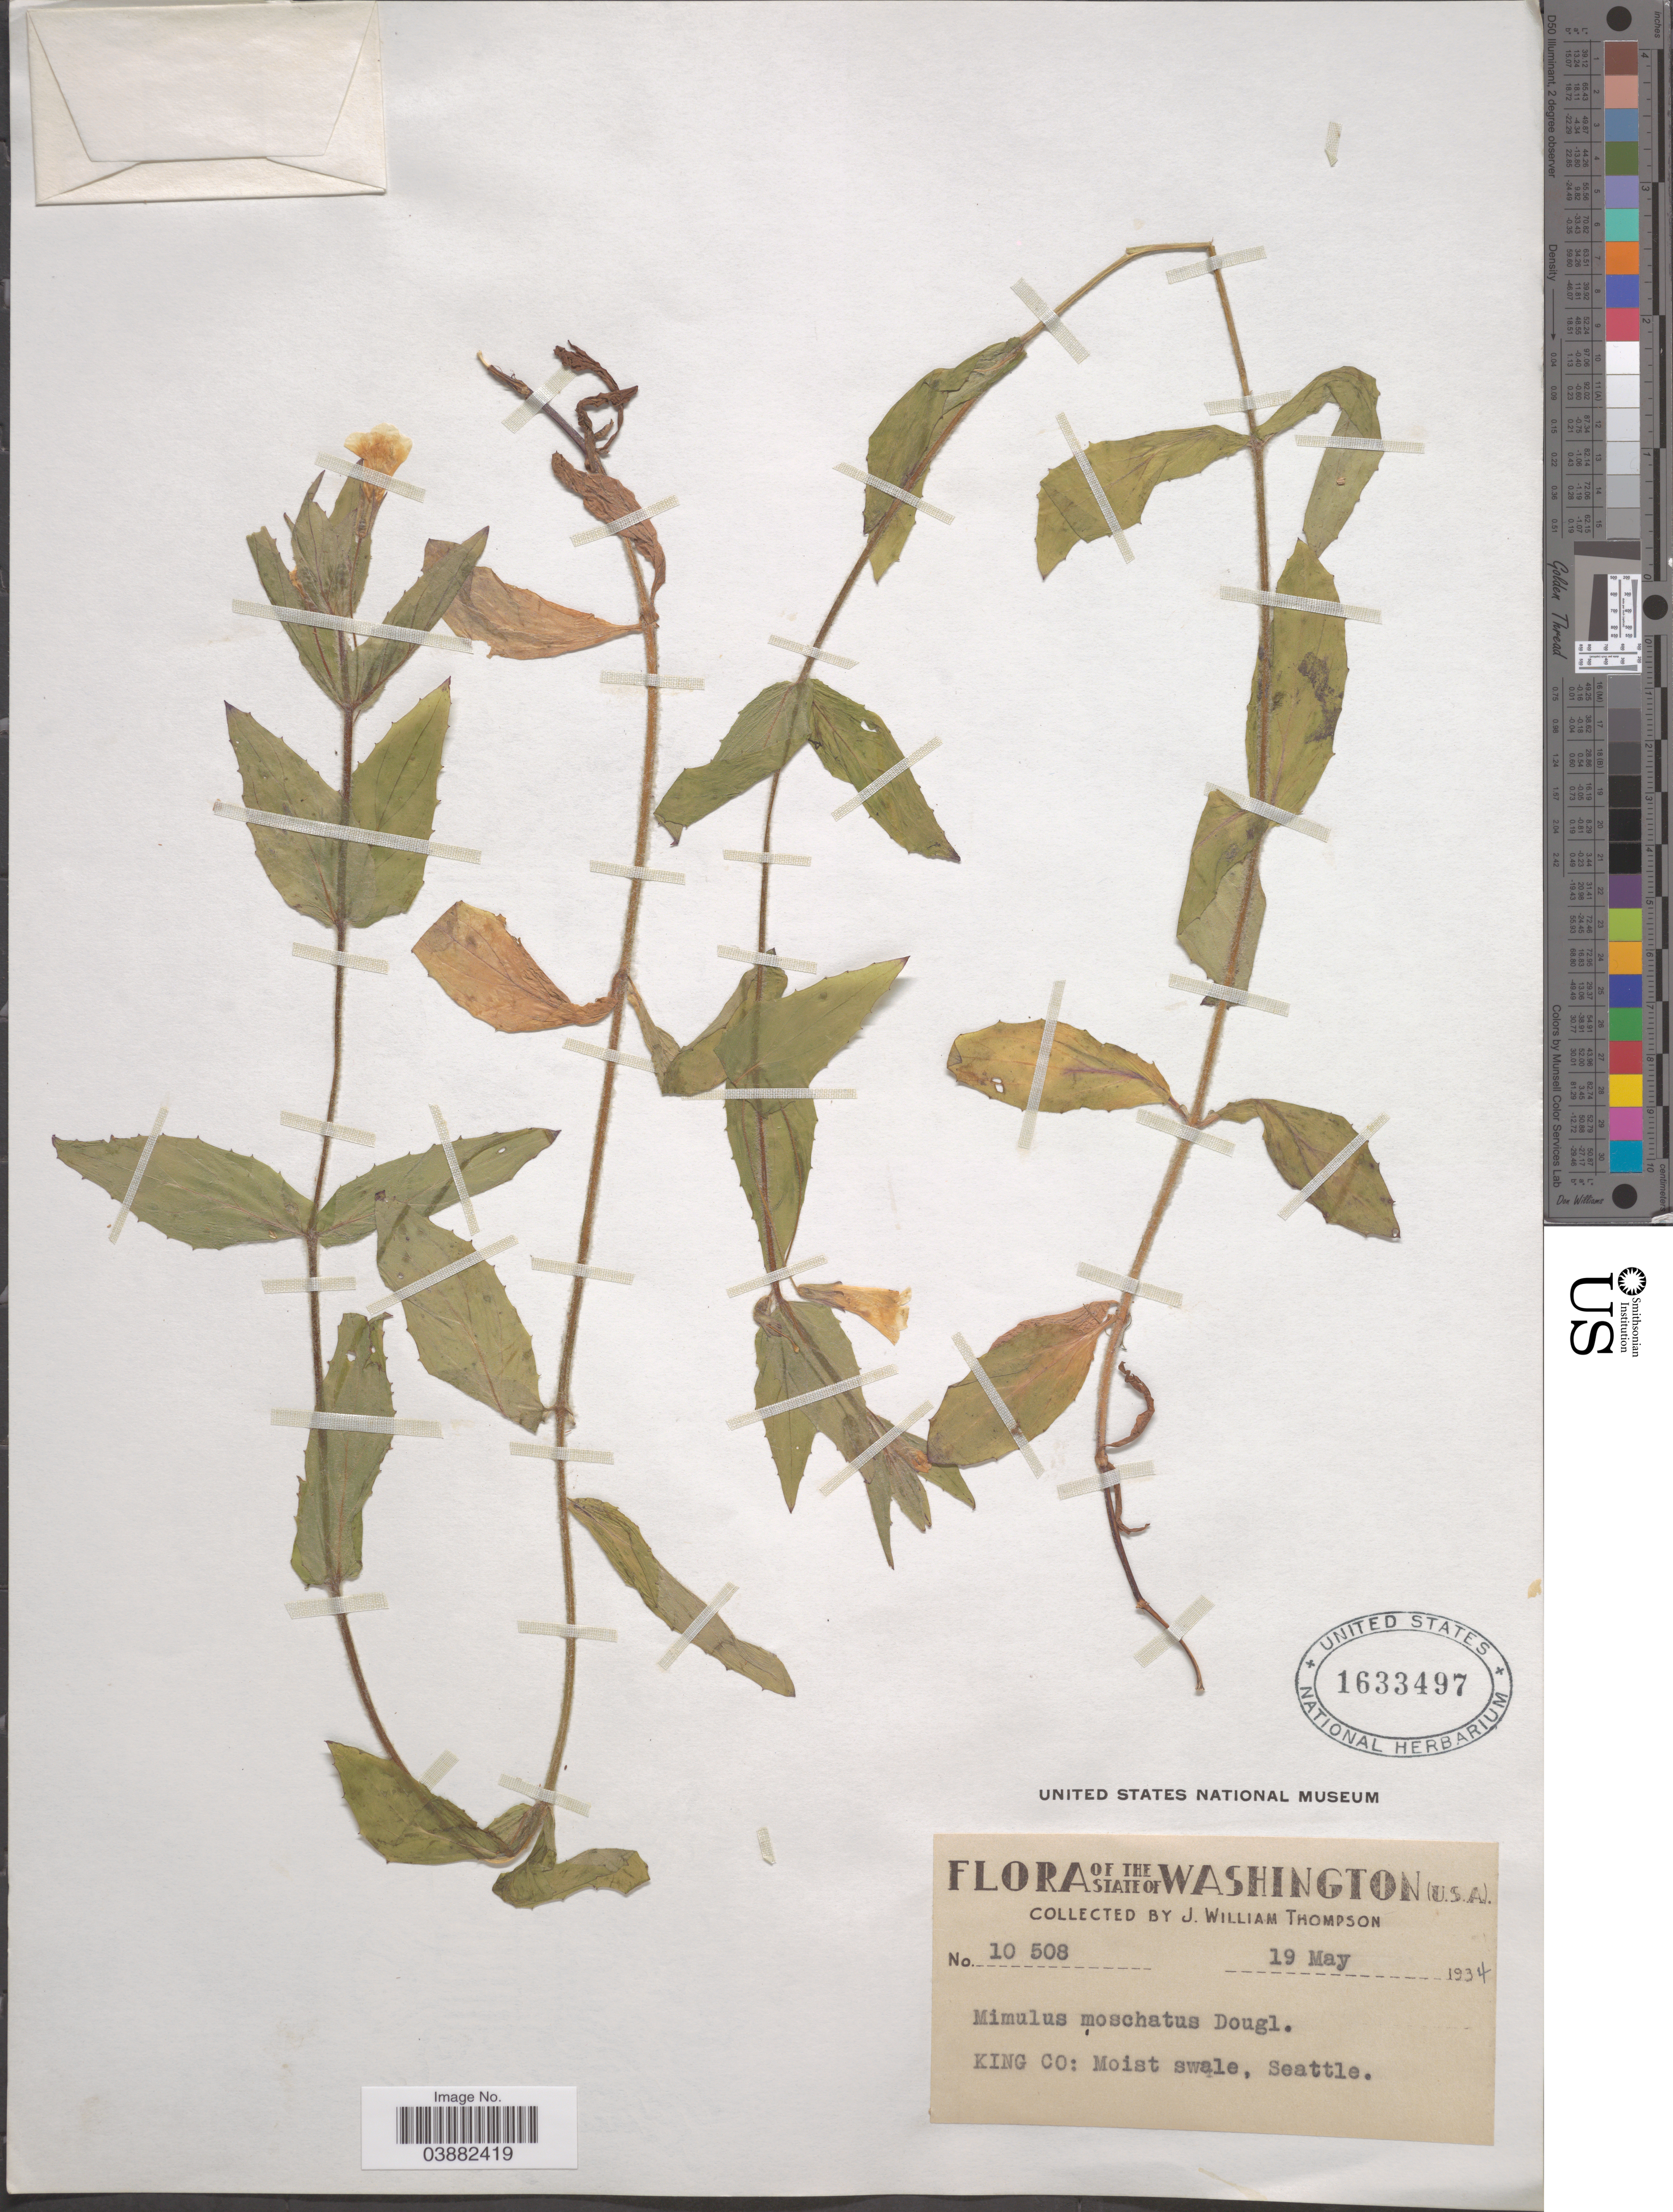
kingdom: Plantae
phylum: Tracheophyta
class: Magnoliopsida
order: Lamiales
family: Phrymaceae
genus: Mimulus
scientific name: Mimulus moschatus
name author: Douglas ex Lindl.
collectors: J. W. Thompson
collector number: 10508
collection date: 1934-05-19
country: United States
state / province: Washington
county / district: King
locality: King Co: Seattle.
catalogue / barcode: US 1633497